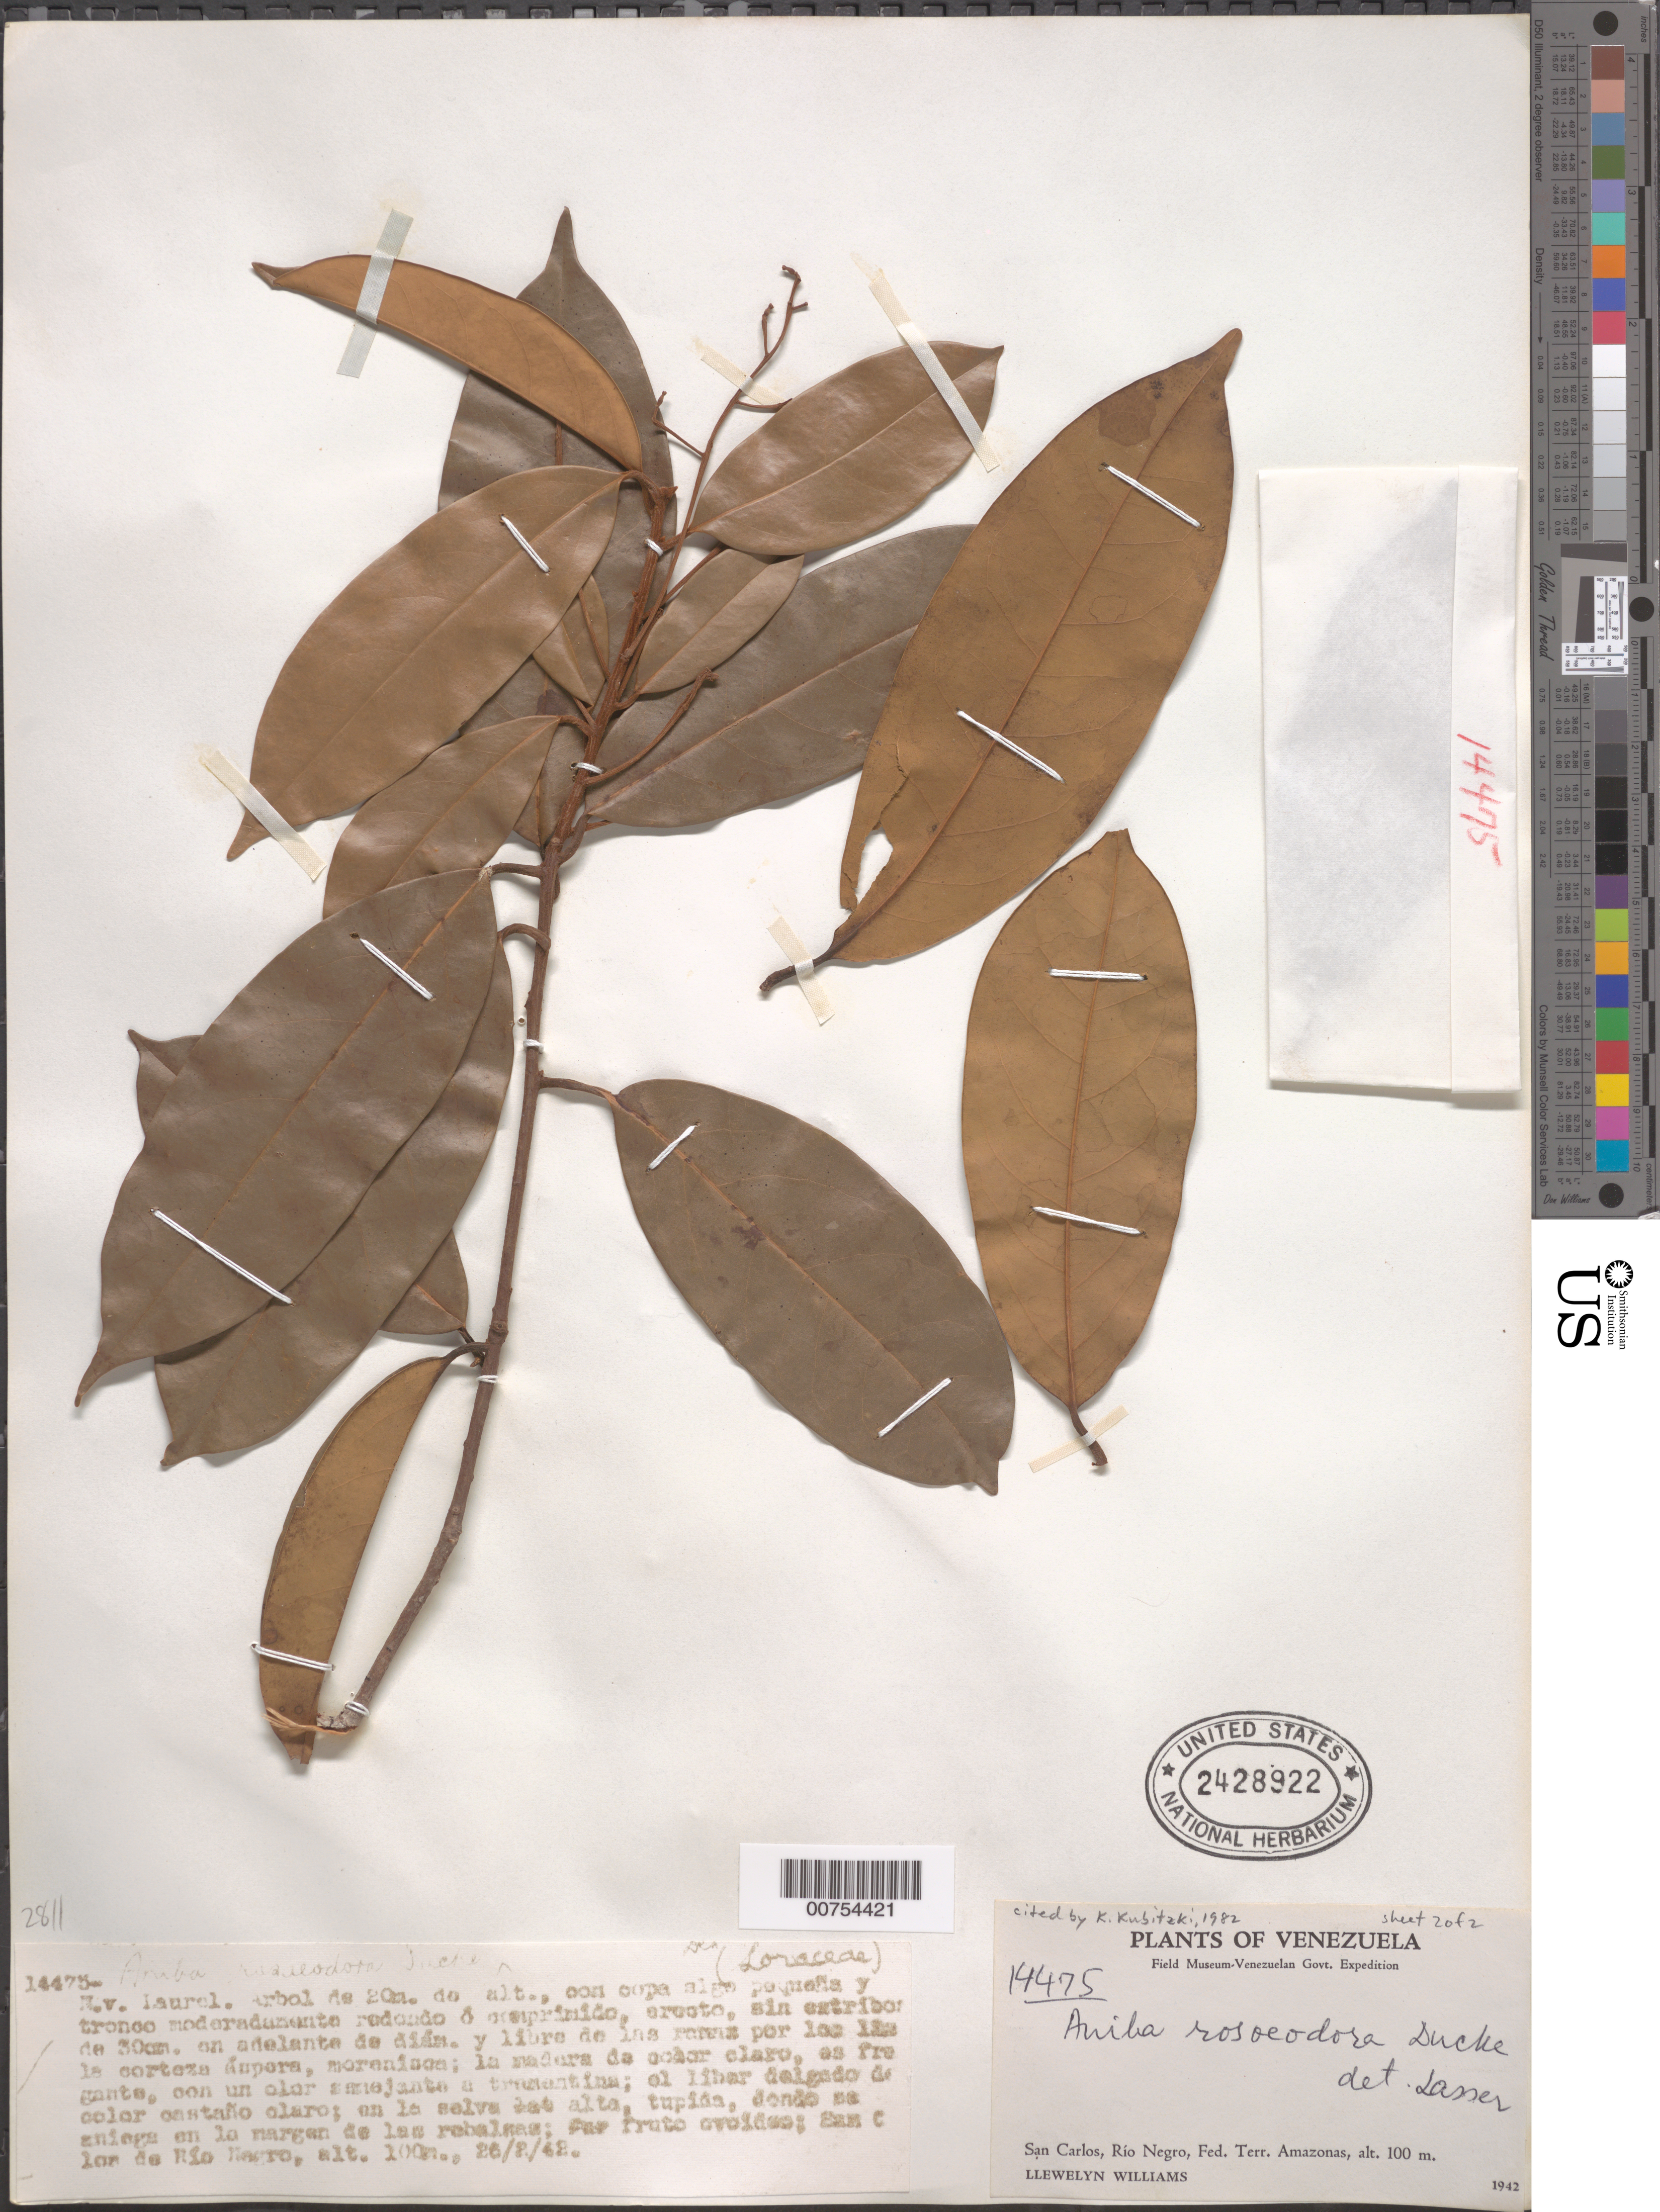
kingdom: Plantae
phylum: Tracheophyta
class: Magnoliopsida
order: Laurales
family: Lauraceae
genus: Aniba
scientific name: Aniba rosaeodora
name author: Ducke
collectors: Ll. Williams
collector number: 14475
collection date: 1942-08-26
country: Venezuela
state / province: Amazonas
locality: San Carlos, Río Negro, Fed. Terr. Amazonas.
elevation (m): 100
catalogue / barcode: US 2428922